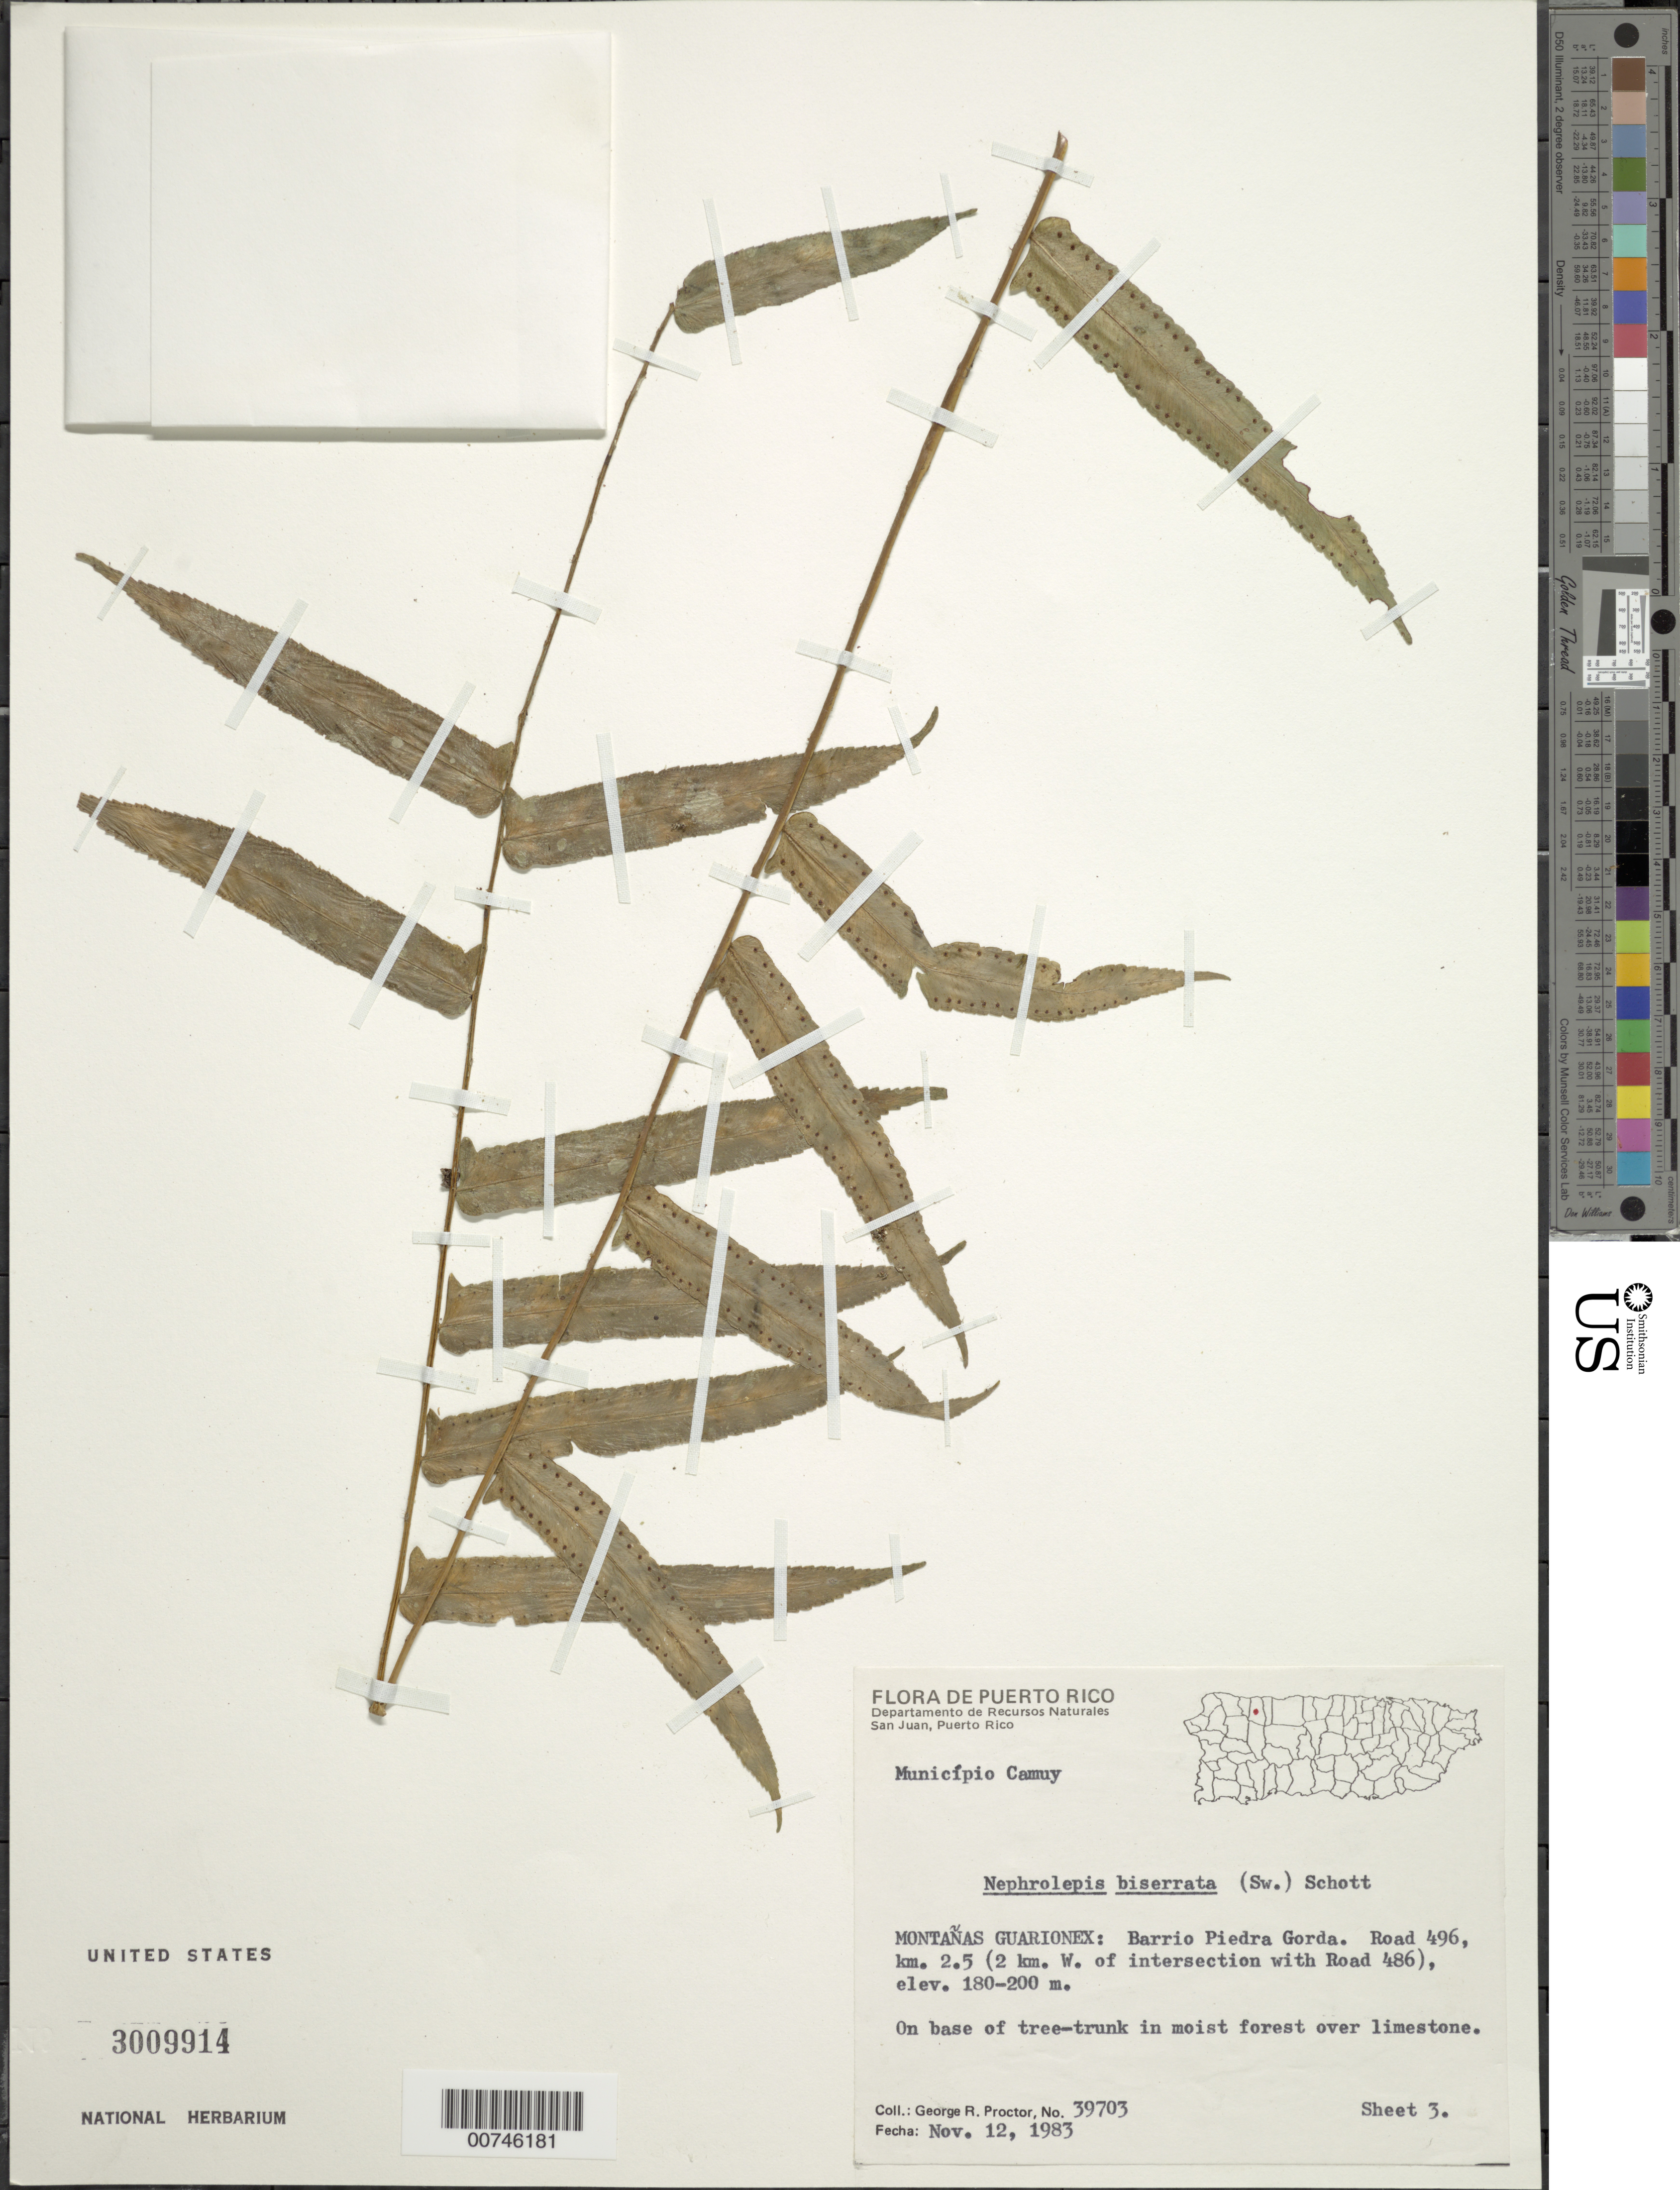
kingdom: Plantae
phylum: Tracheophyta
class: Polypodiopsida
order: Polypodiales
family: Nephrolepidaceae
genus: Nephrolepis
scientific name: Nephrolepis biserrata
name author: (Sw.) Schott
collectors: G. R. Proctor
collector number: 39703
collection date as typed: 12 Nov 1983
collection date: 1983-11-12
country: Puerto Rico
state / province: Camuy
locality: Montañas Guarionex: Barrio Piedra Gorda. Road 496, km 2.5 (2 km W of intersection with Road 486), Municipio Camuy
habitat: On base of tree-trunk in moist forest over limestone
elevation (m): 180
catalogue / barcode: US 3009914